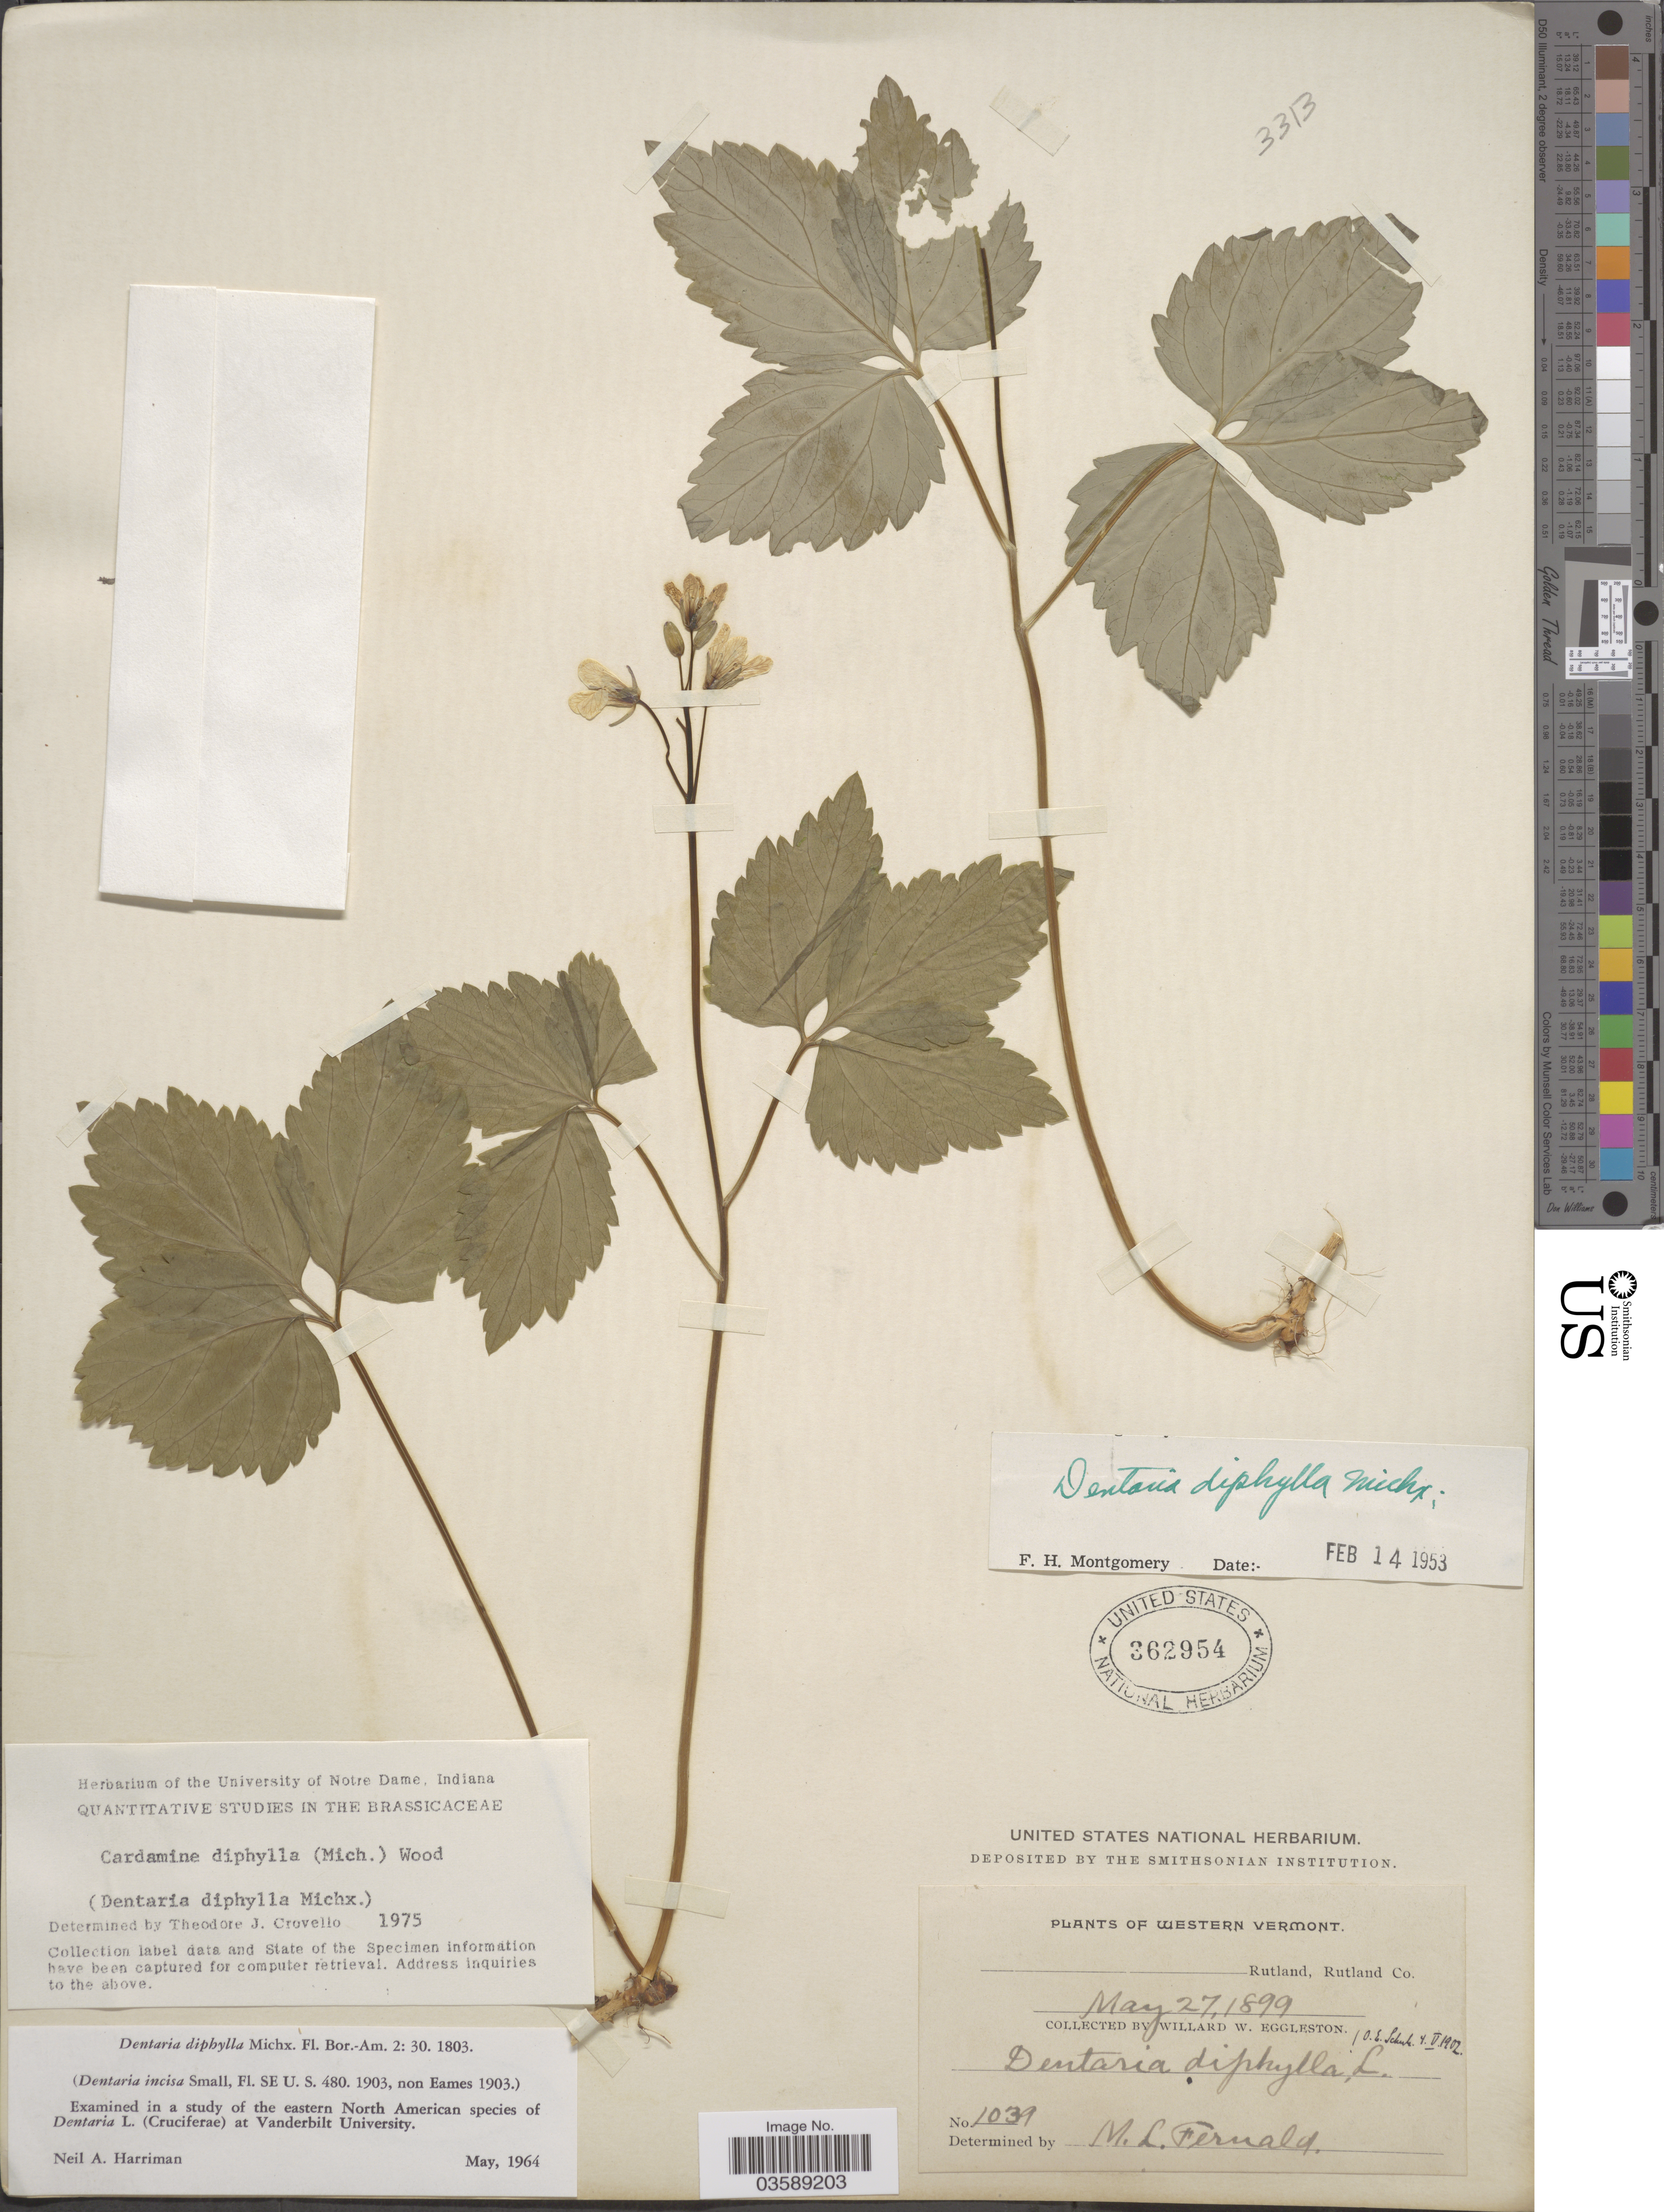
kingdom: Plantae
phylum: Tracheophyta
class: Magnoliopsida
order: Brassicales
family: Brassicaceae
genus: Cardamine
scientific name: Cardamine diphylla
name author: (Michx.) Alph. Wood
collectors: W. W. Eggleston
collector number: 1039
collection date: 1899-05-27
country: United States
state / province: Vermont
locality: Western Vermont. Rutland, Rutland Co.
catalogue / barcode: US 362954